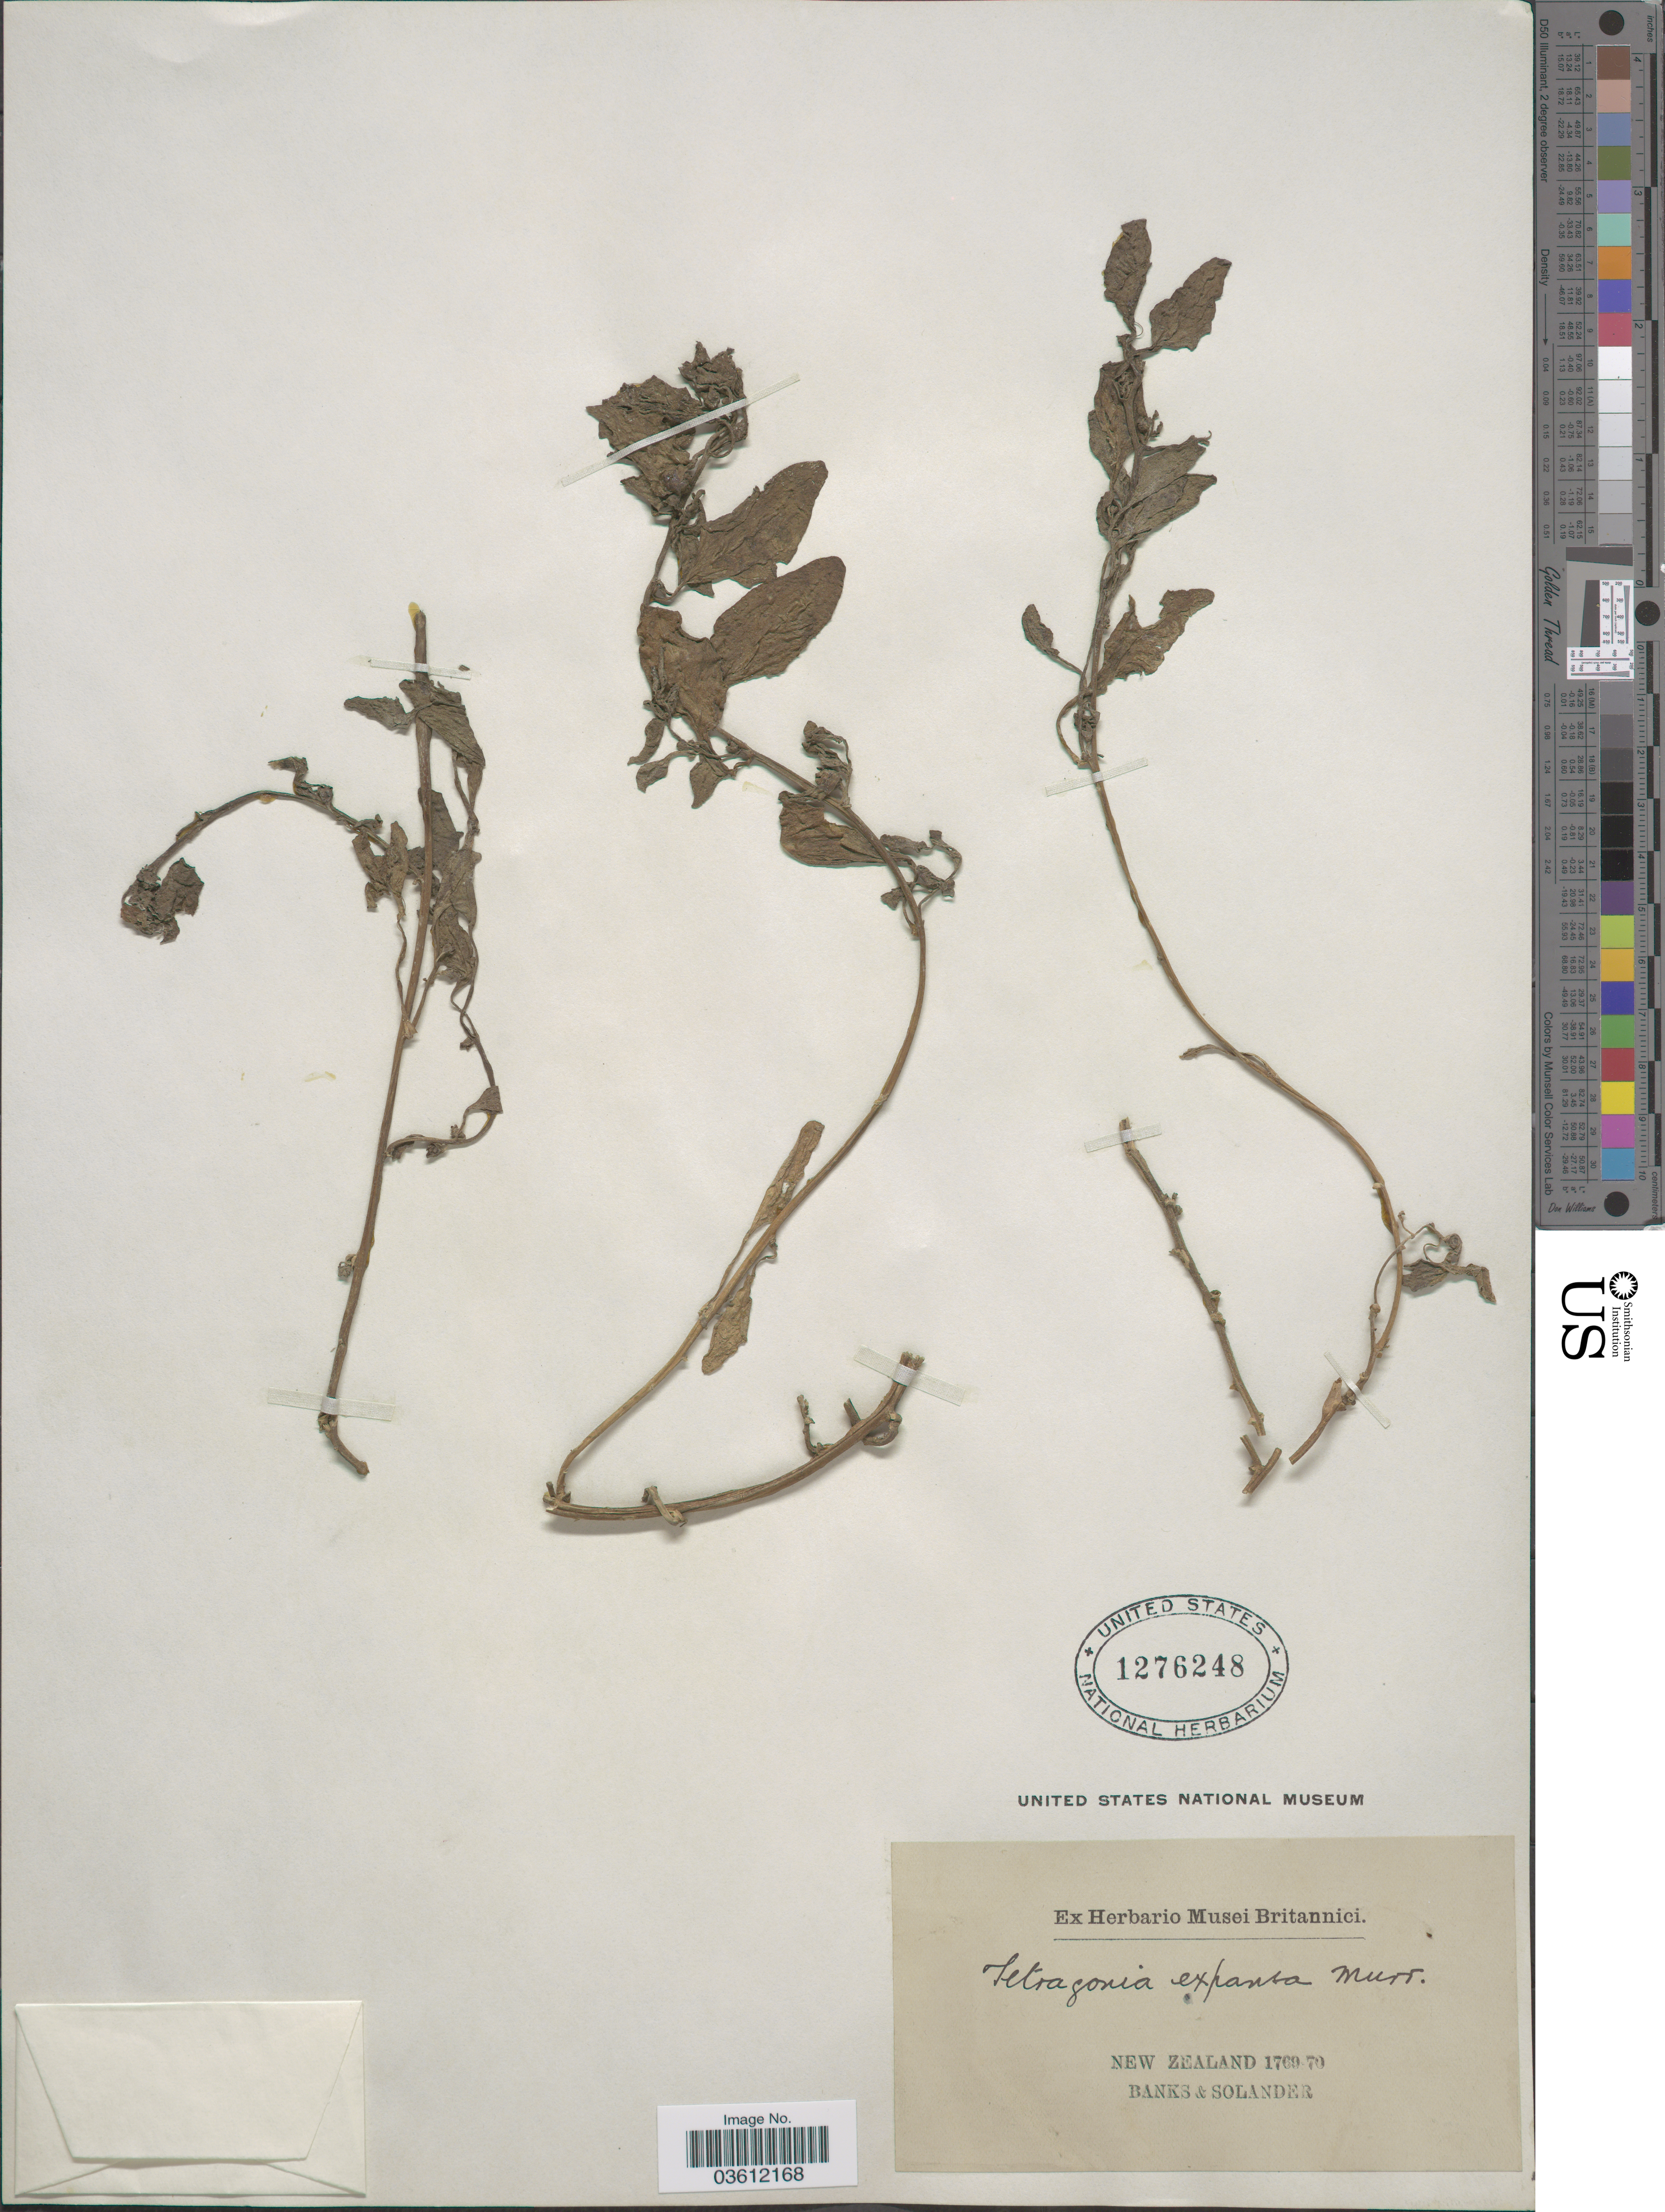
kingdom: Plantae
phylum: Tracheophyta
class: Magnoliopsida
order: Caryophyllales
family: Aizoaceae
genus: Tetragonia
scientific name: Tetragonia expansa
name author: Murr.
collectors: -- Banks & -- Solander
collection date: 1769/1770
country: New Zealand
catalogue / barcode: US 1276248